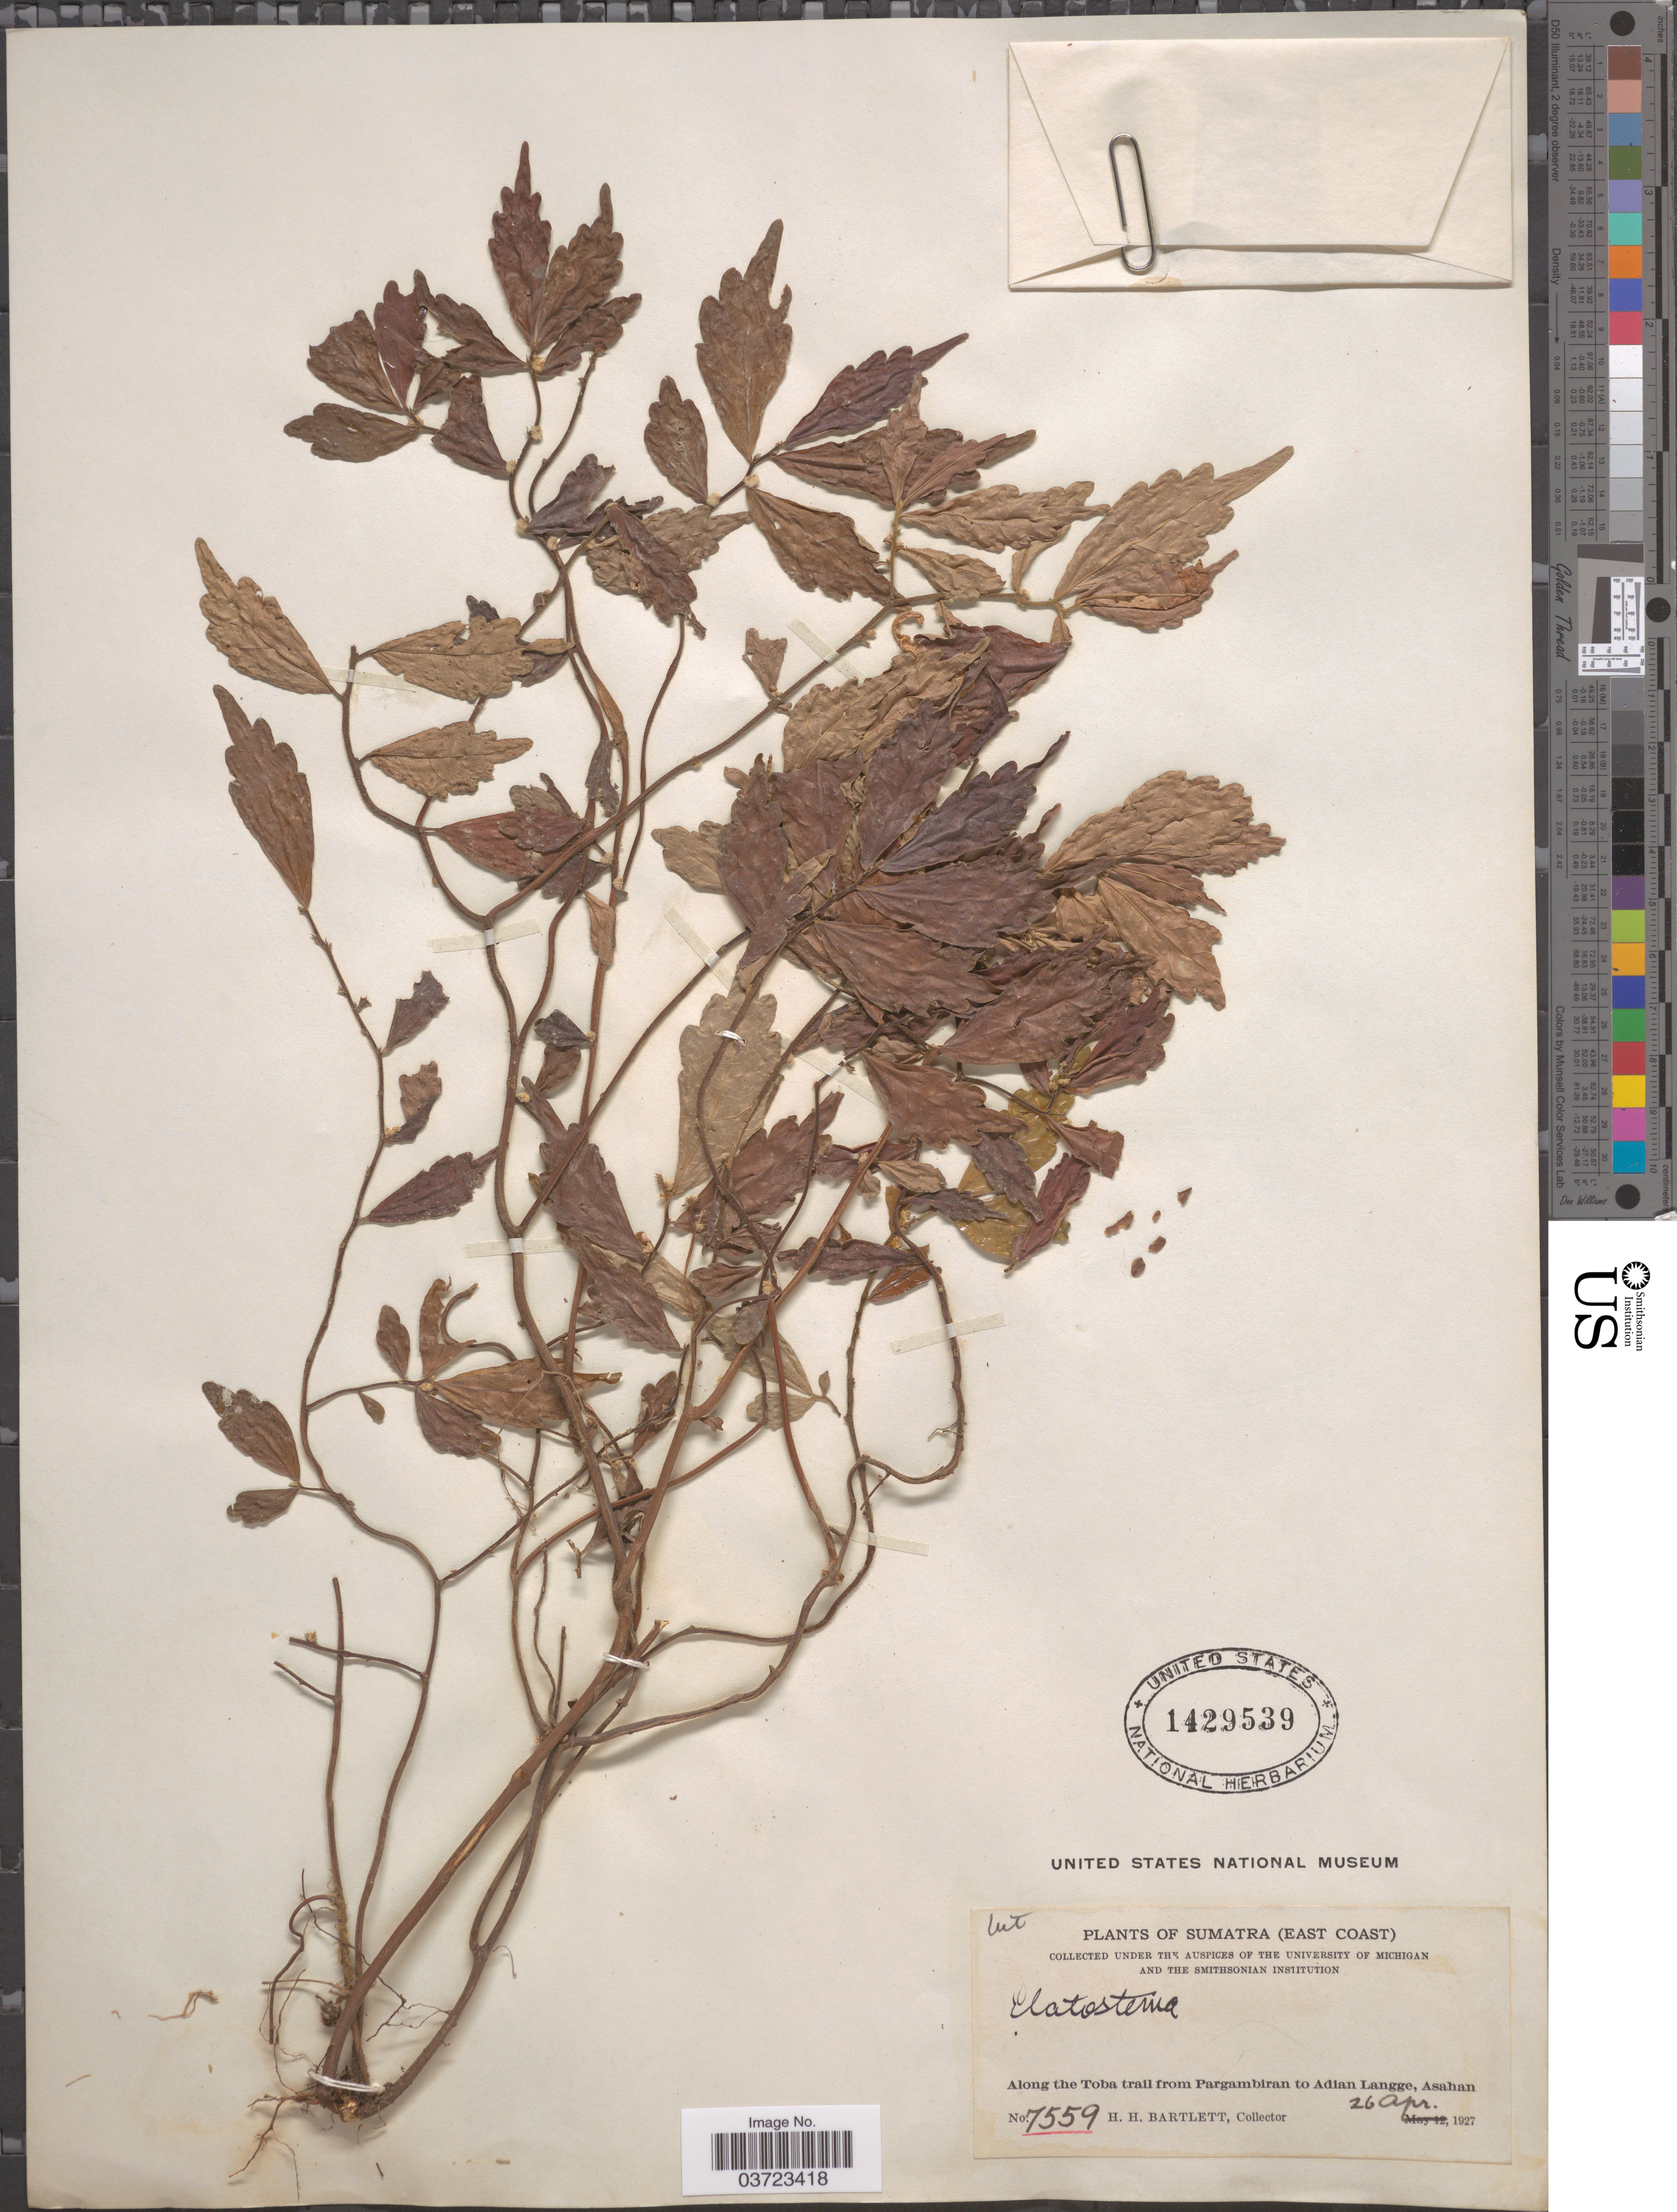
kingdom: Plantae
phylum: Tracheophyta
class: Magnoliopsida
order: Rosales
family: Urticaceae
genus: Elatostema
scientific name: Elatostema sp.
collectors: H. H. Bartlett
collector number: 7559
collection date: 1927-04-26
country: Indonesia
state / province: Sumatra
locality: Sumatra (East Coast). Along the Toba trail from Pargambiran to Adian Langge, Asahan.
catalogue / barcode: US 1429539